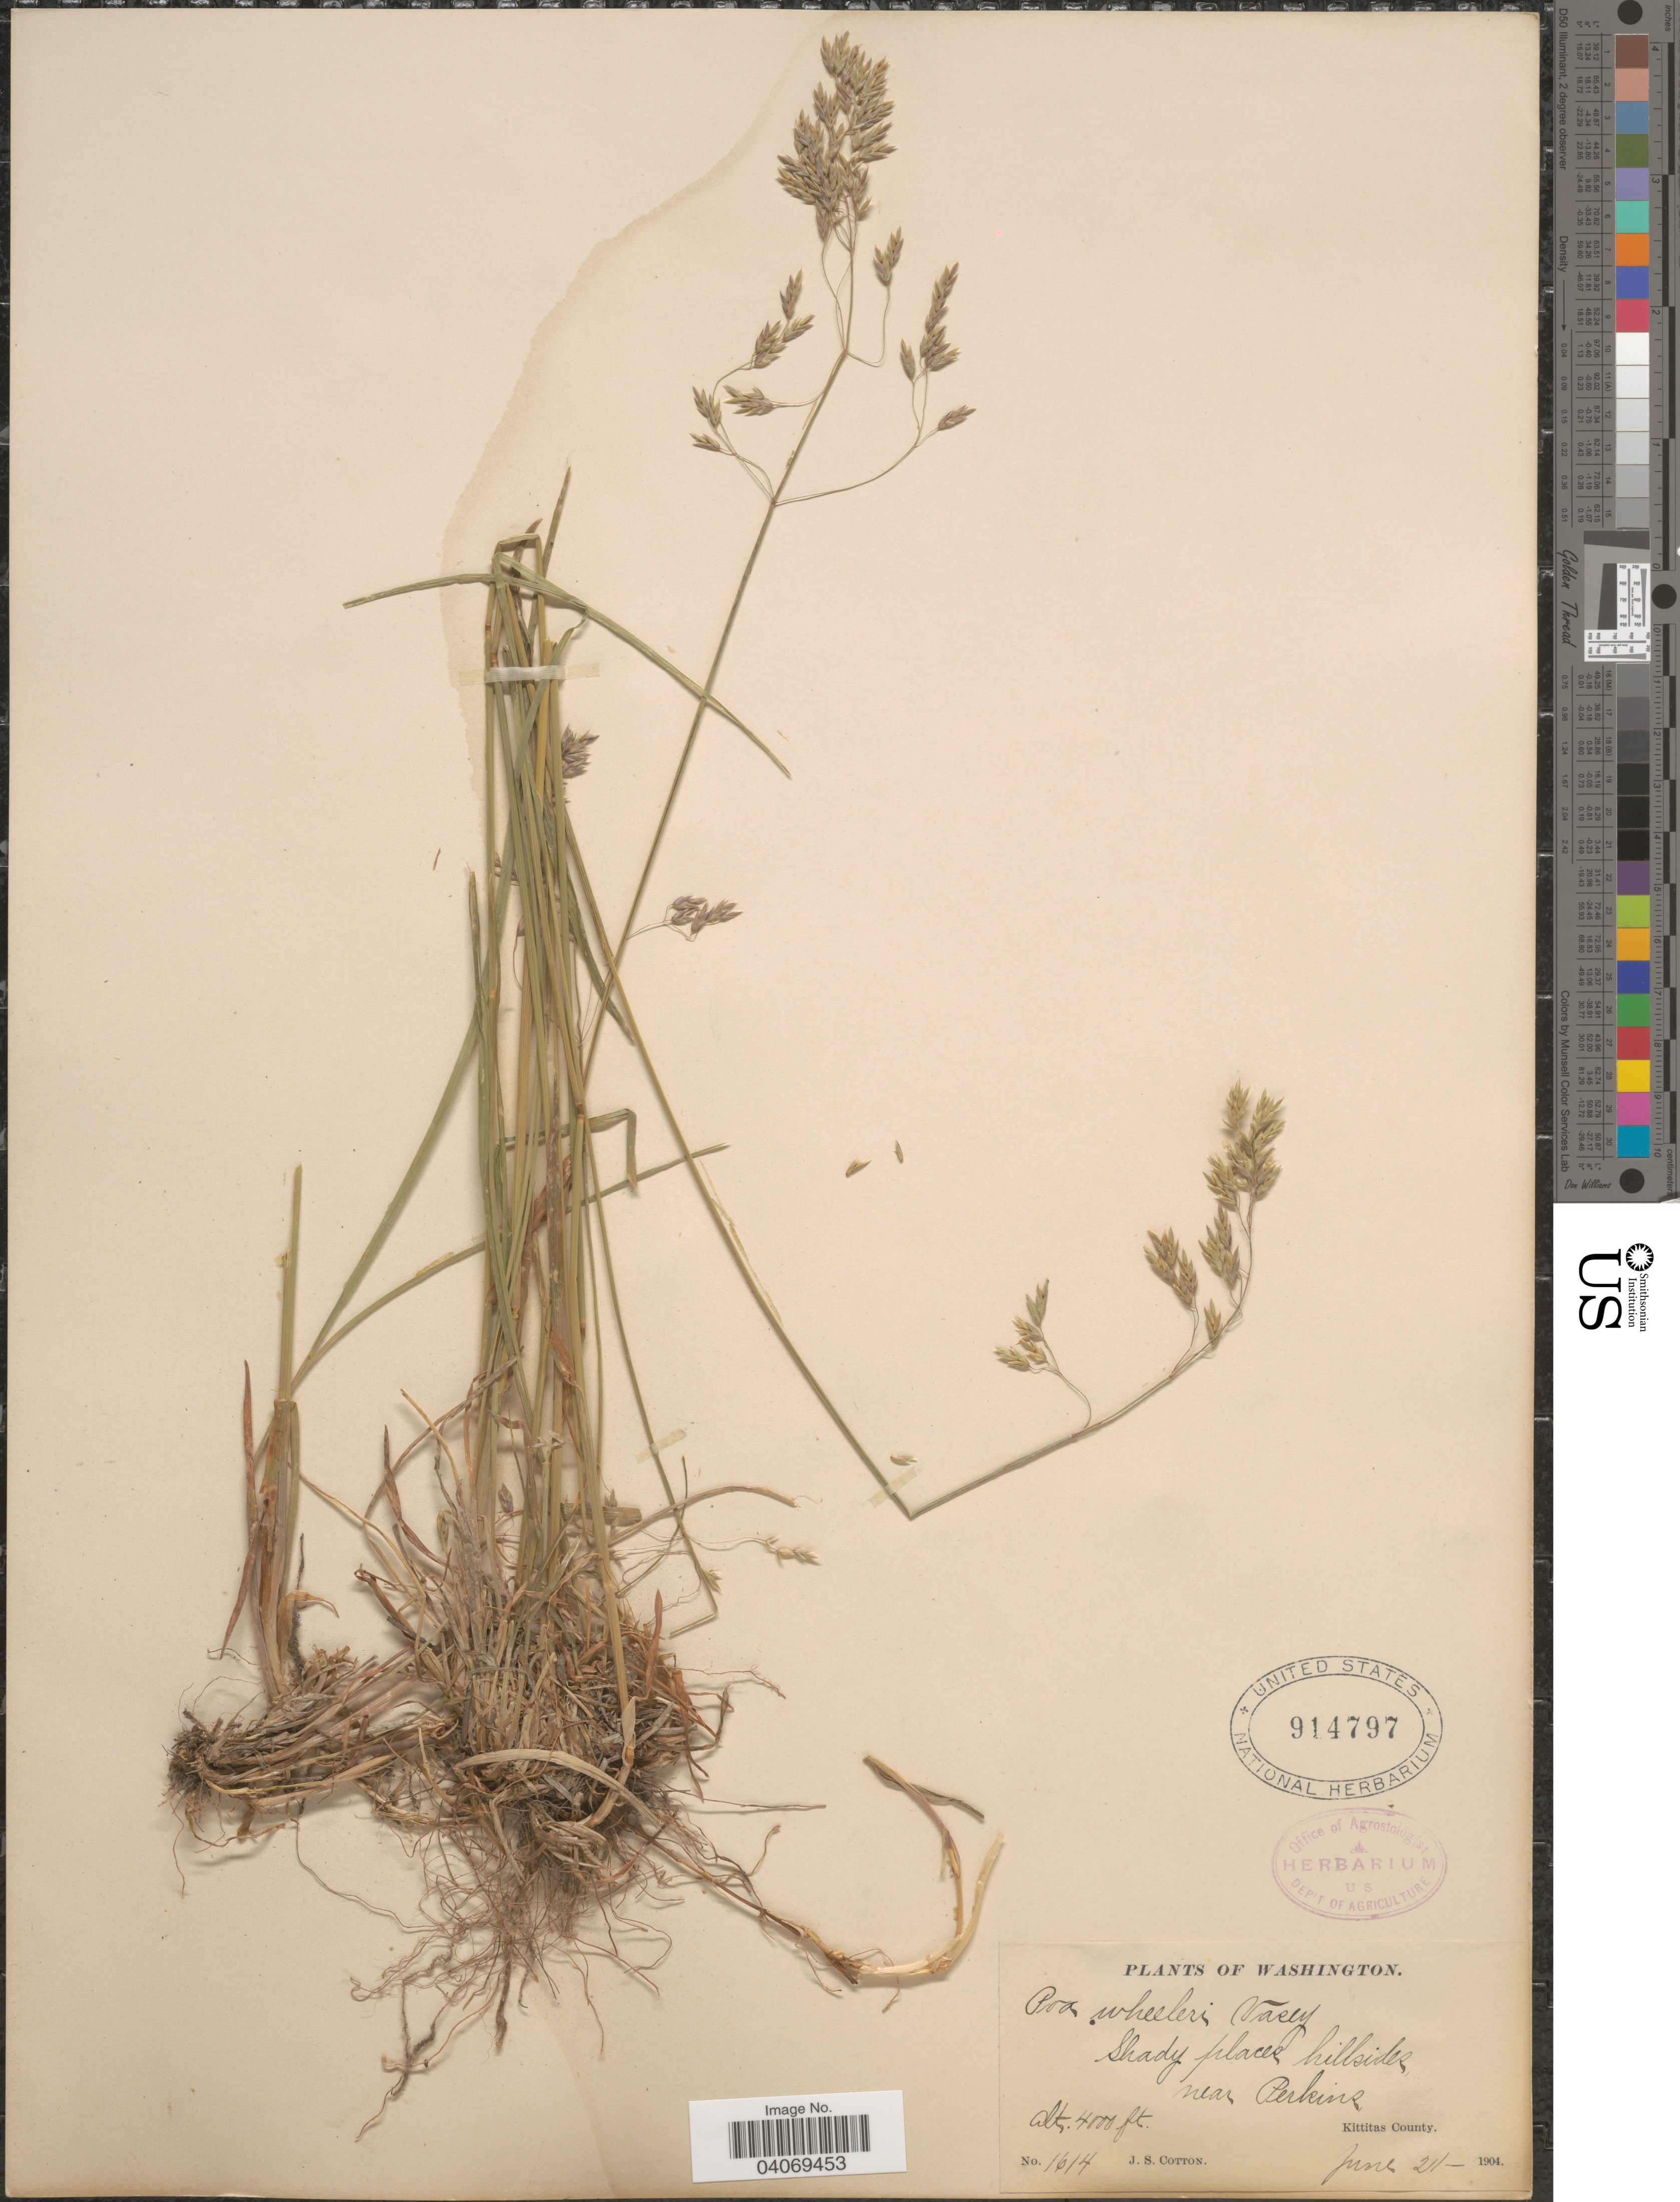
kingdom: Plantae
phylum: Tracheophyta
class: Liliopsida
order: Poales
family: Poaceae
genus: Poa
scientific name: Poa wheeleri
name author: Vasey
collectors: J. S. Cotton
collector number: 1614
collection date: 1904-06-21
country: United States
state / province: Washington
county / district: Kittitas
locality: Shady places hillsides near Perkins. Kittitas County.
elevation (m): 1219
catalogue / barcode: US 914797